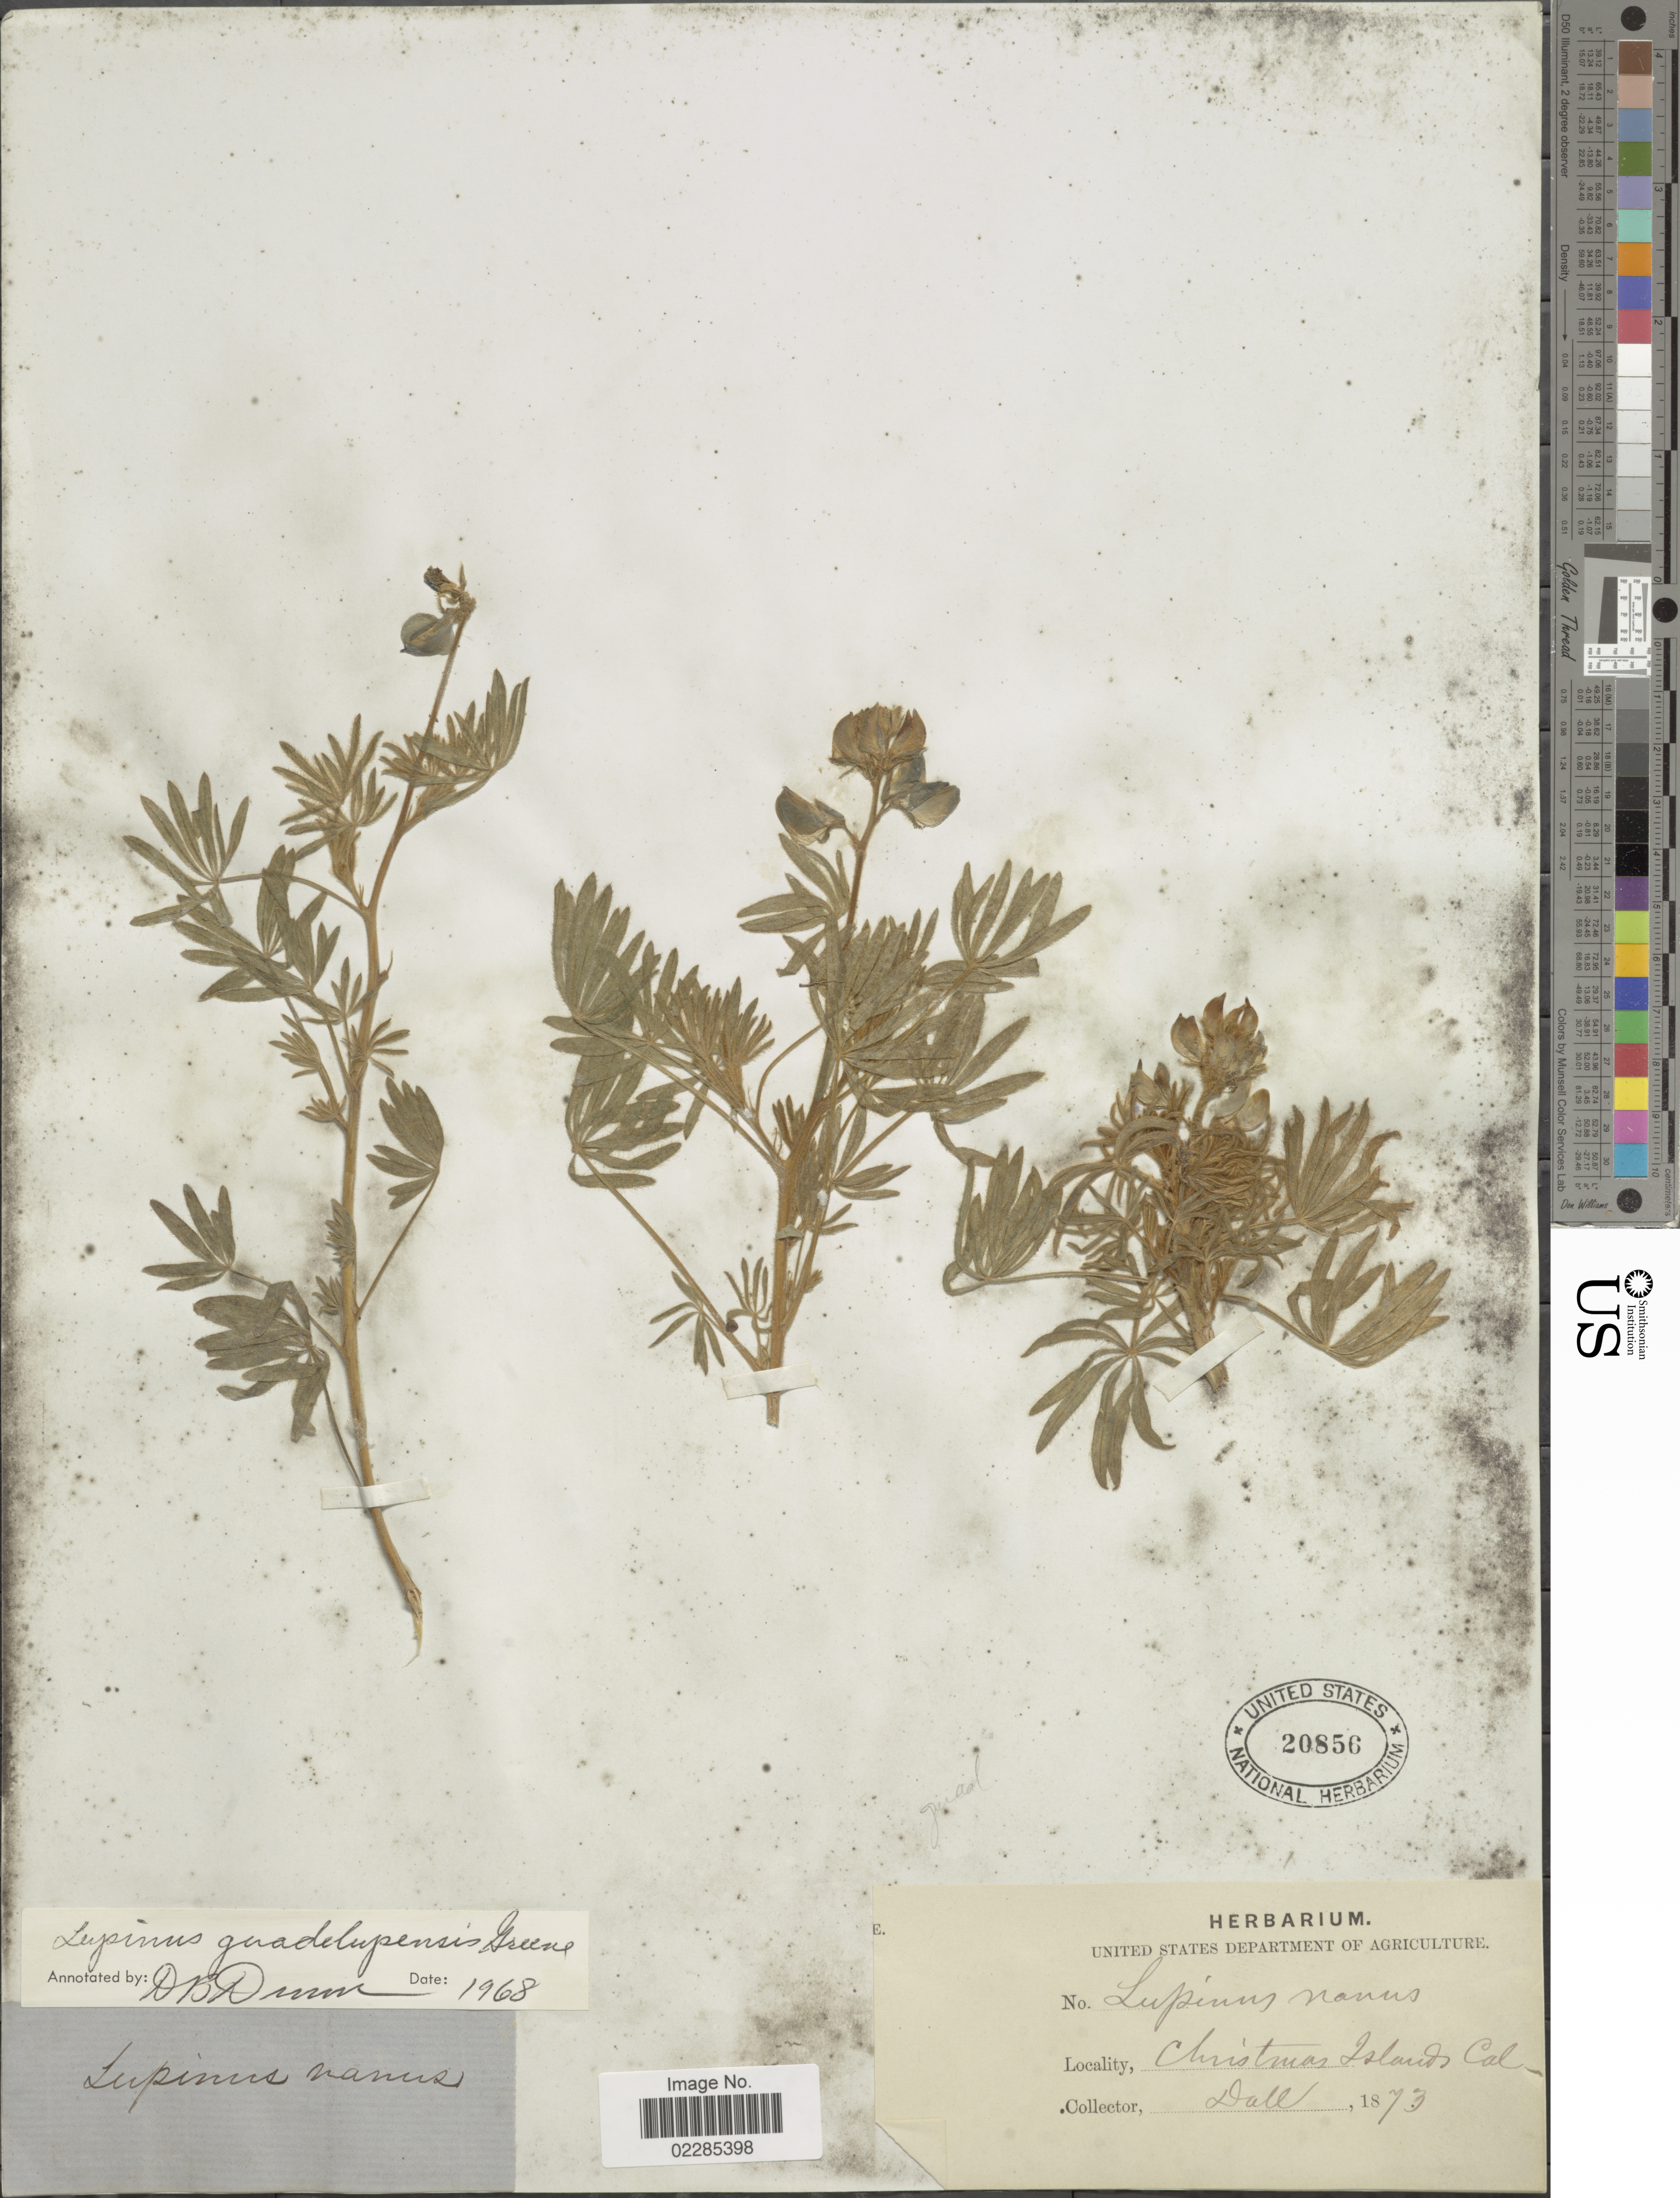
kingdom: Plantae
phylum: Tracheophyta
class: Magnoliopsida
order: Fabales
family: Fabaceae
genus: Lupinus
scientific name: Lupinus guadalupensis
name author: C.P. Sm.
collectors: -. Dall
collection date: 1873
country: Mexico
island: Christmas Island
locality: Christmas Islands, Cal. [Isla Navidad, Mexico?]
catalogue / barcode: US 20856